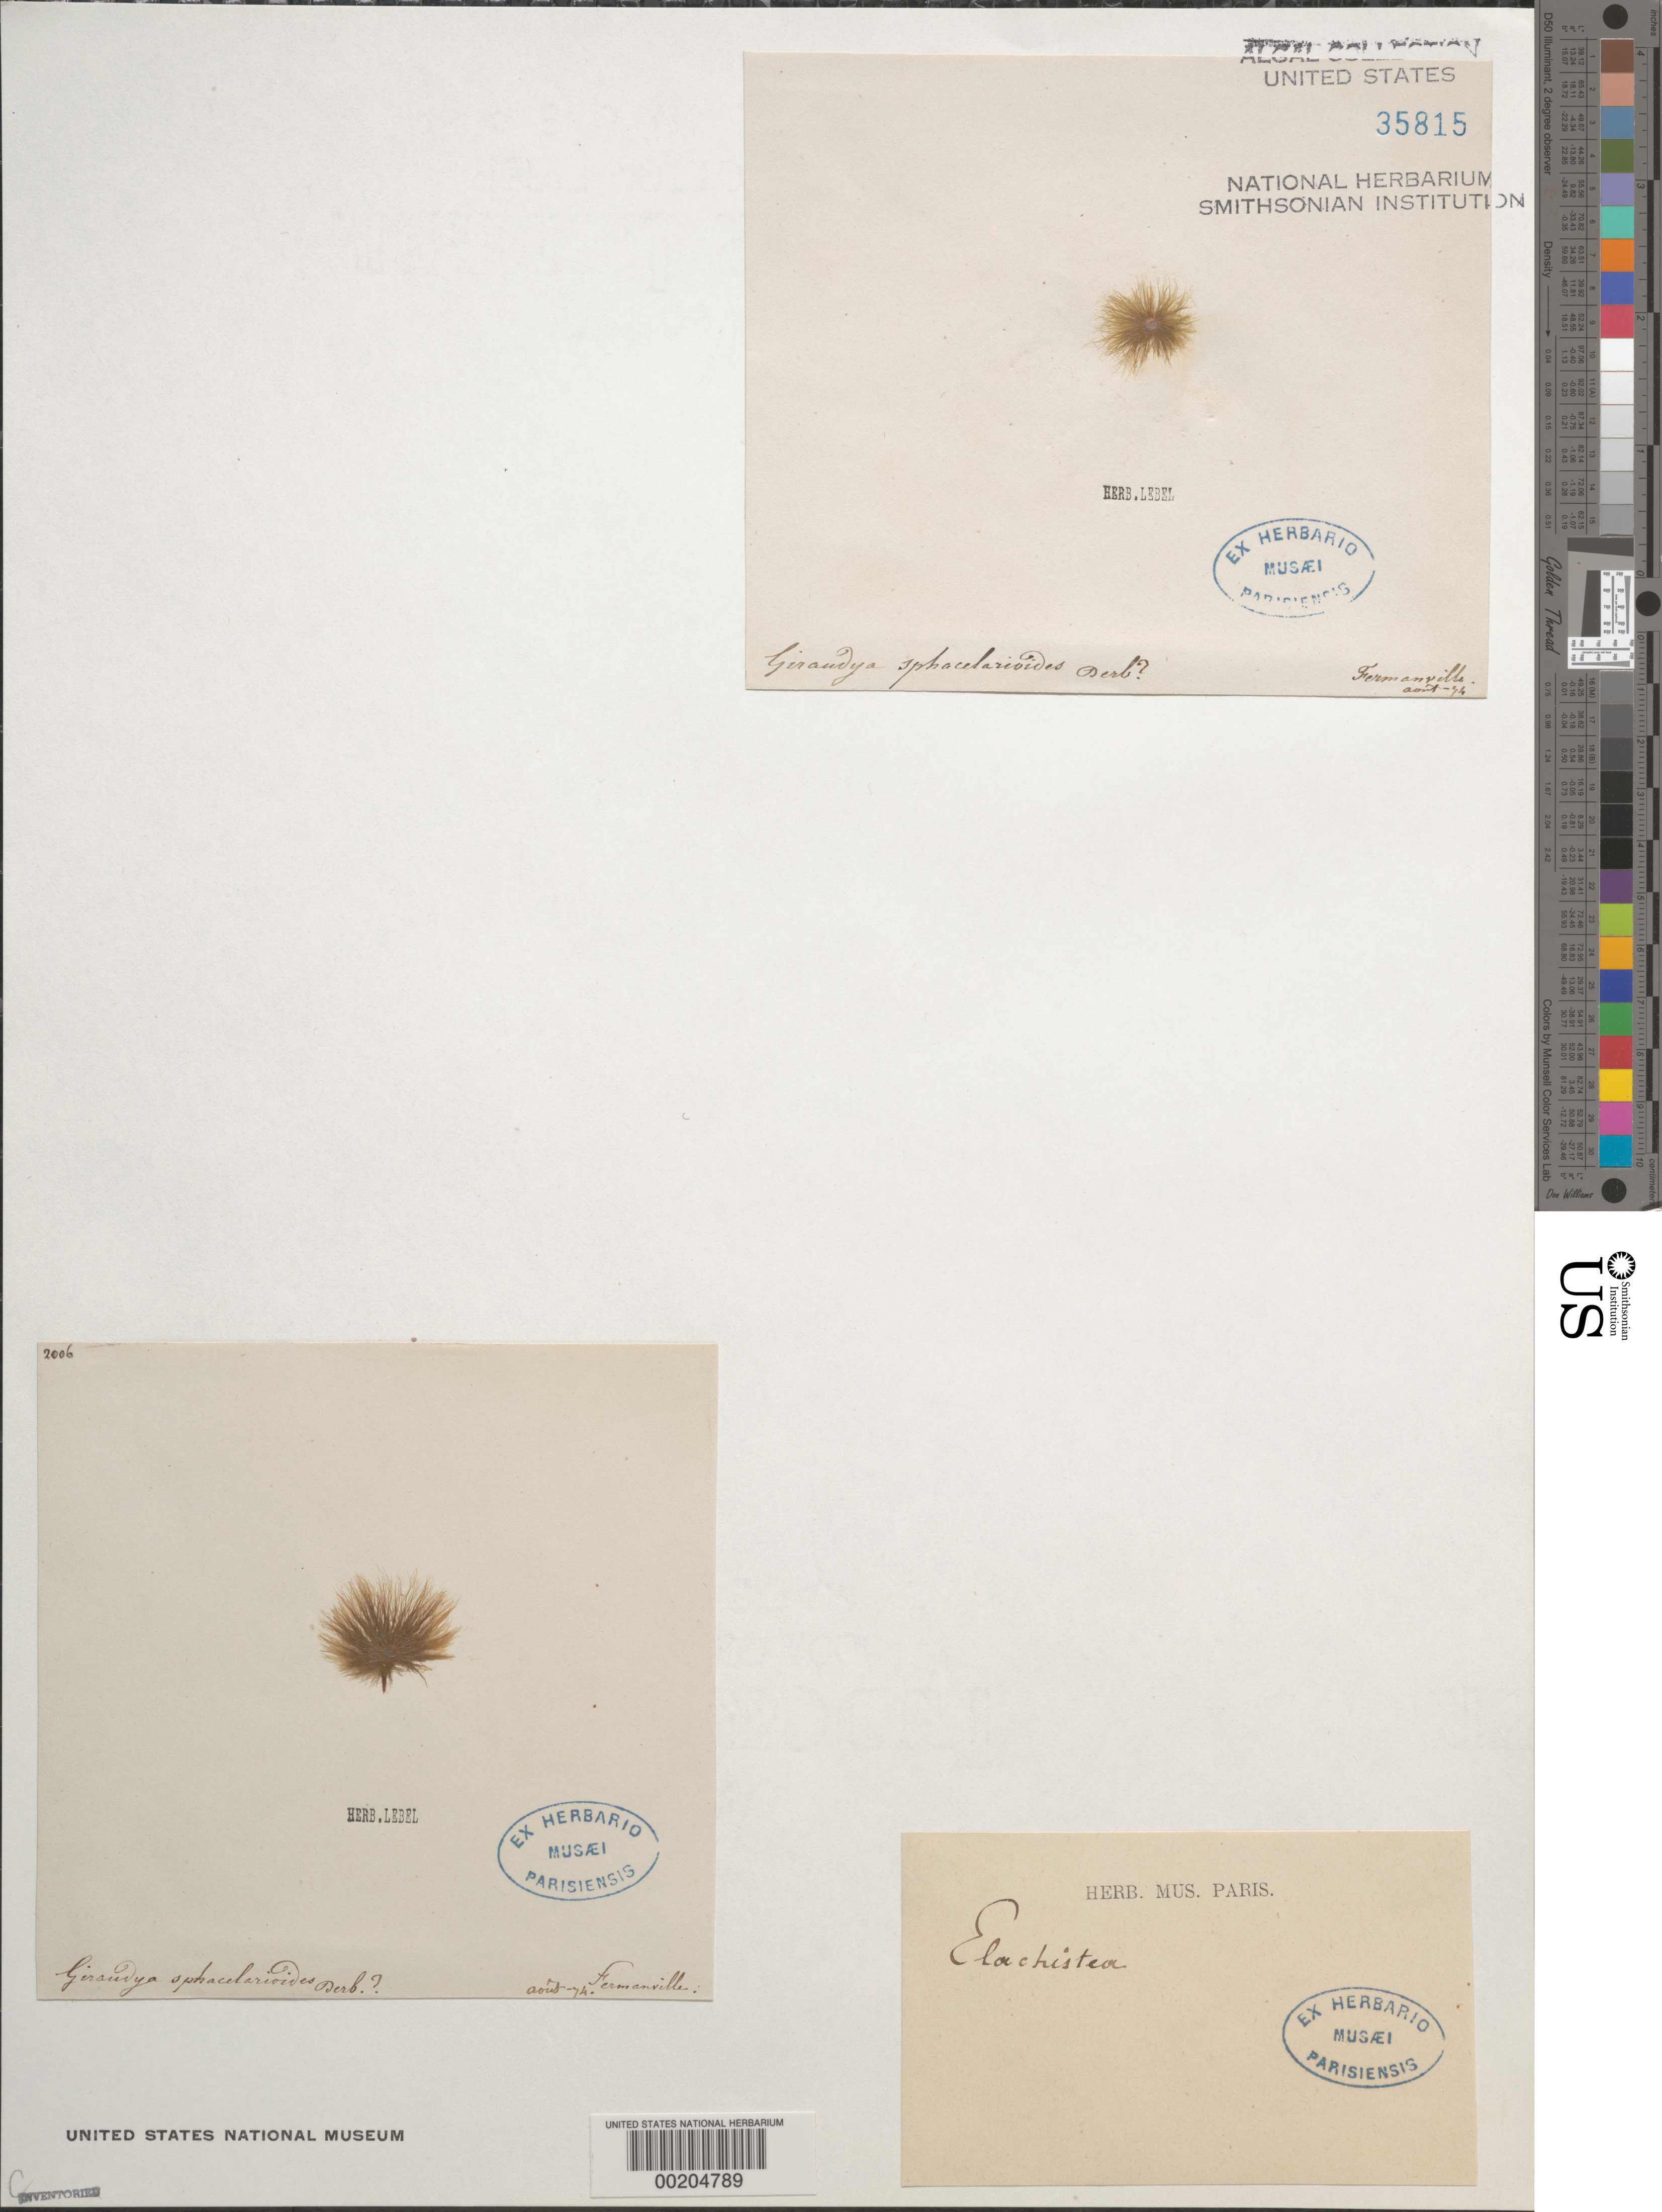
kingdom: Chromista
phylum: Ochrophyta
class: Phaeophyceae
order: Ectocarpales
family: Chordariaceae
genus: Elachista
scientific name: Elachista sp.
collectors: J. Lebel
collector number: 2006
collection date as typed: Aug 1874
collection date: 1874-08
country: France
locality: Fermanville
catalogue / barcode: US 35815